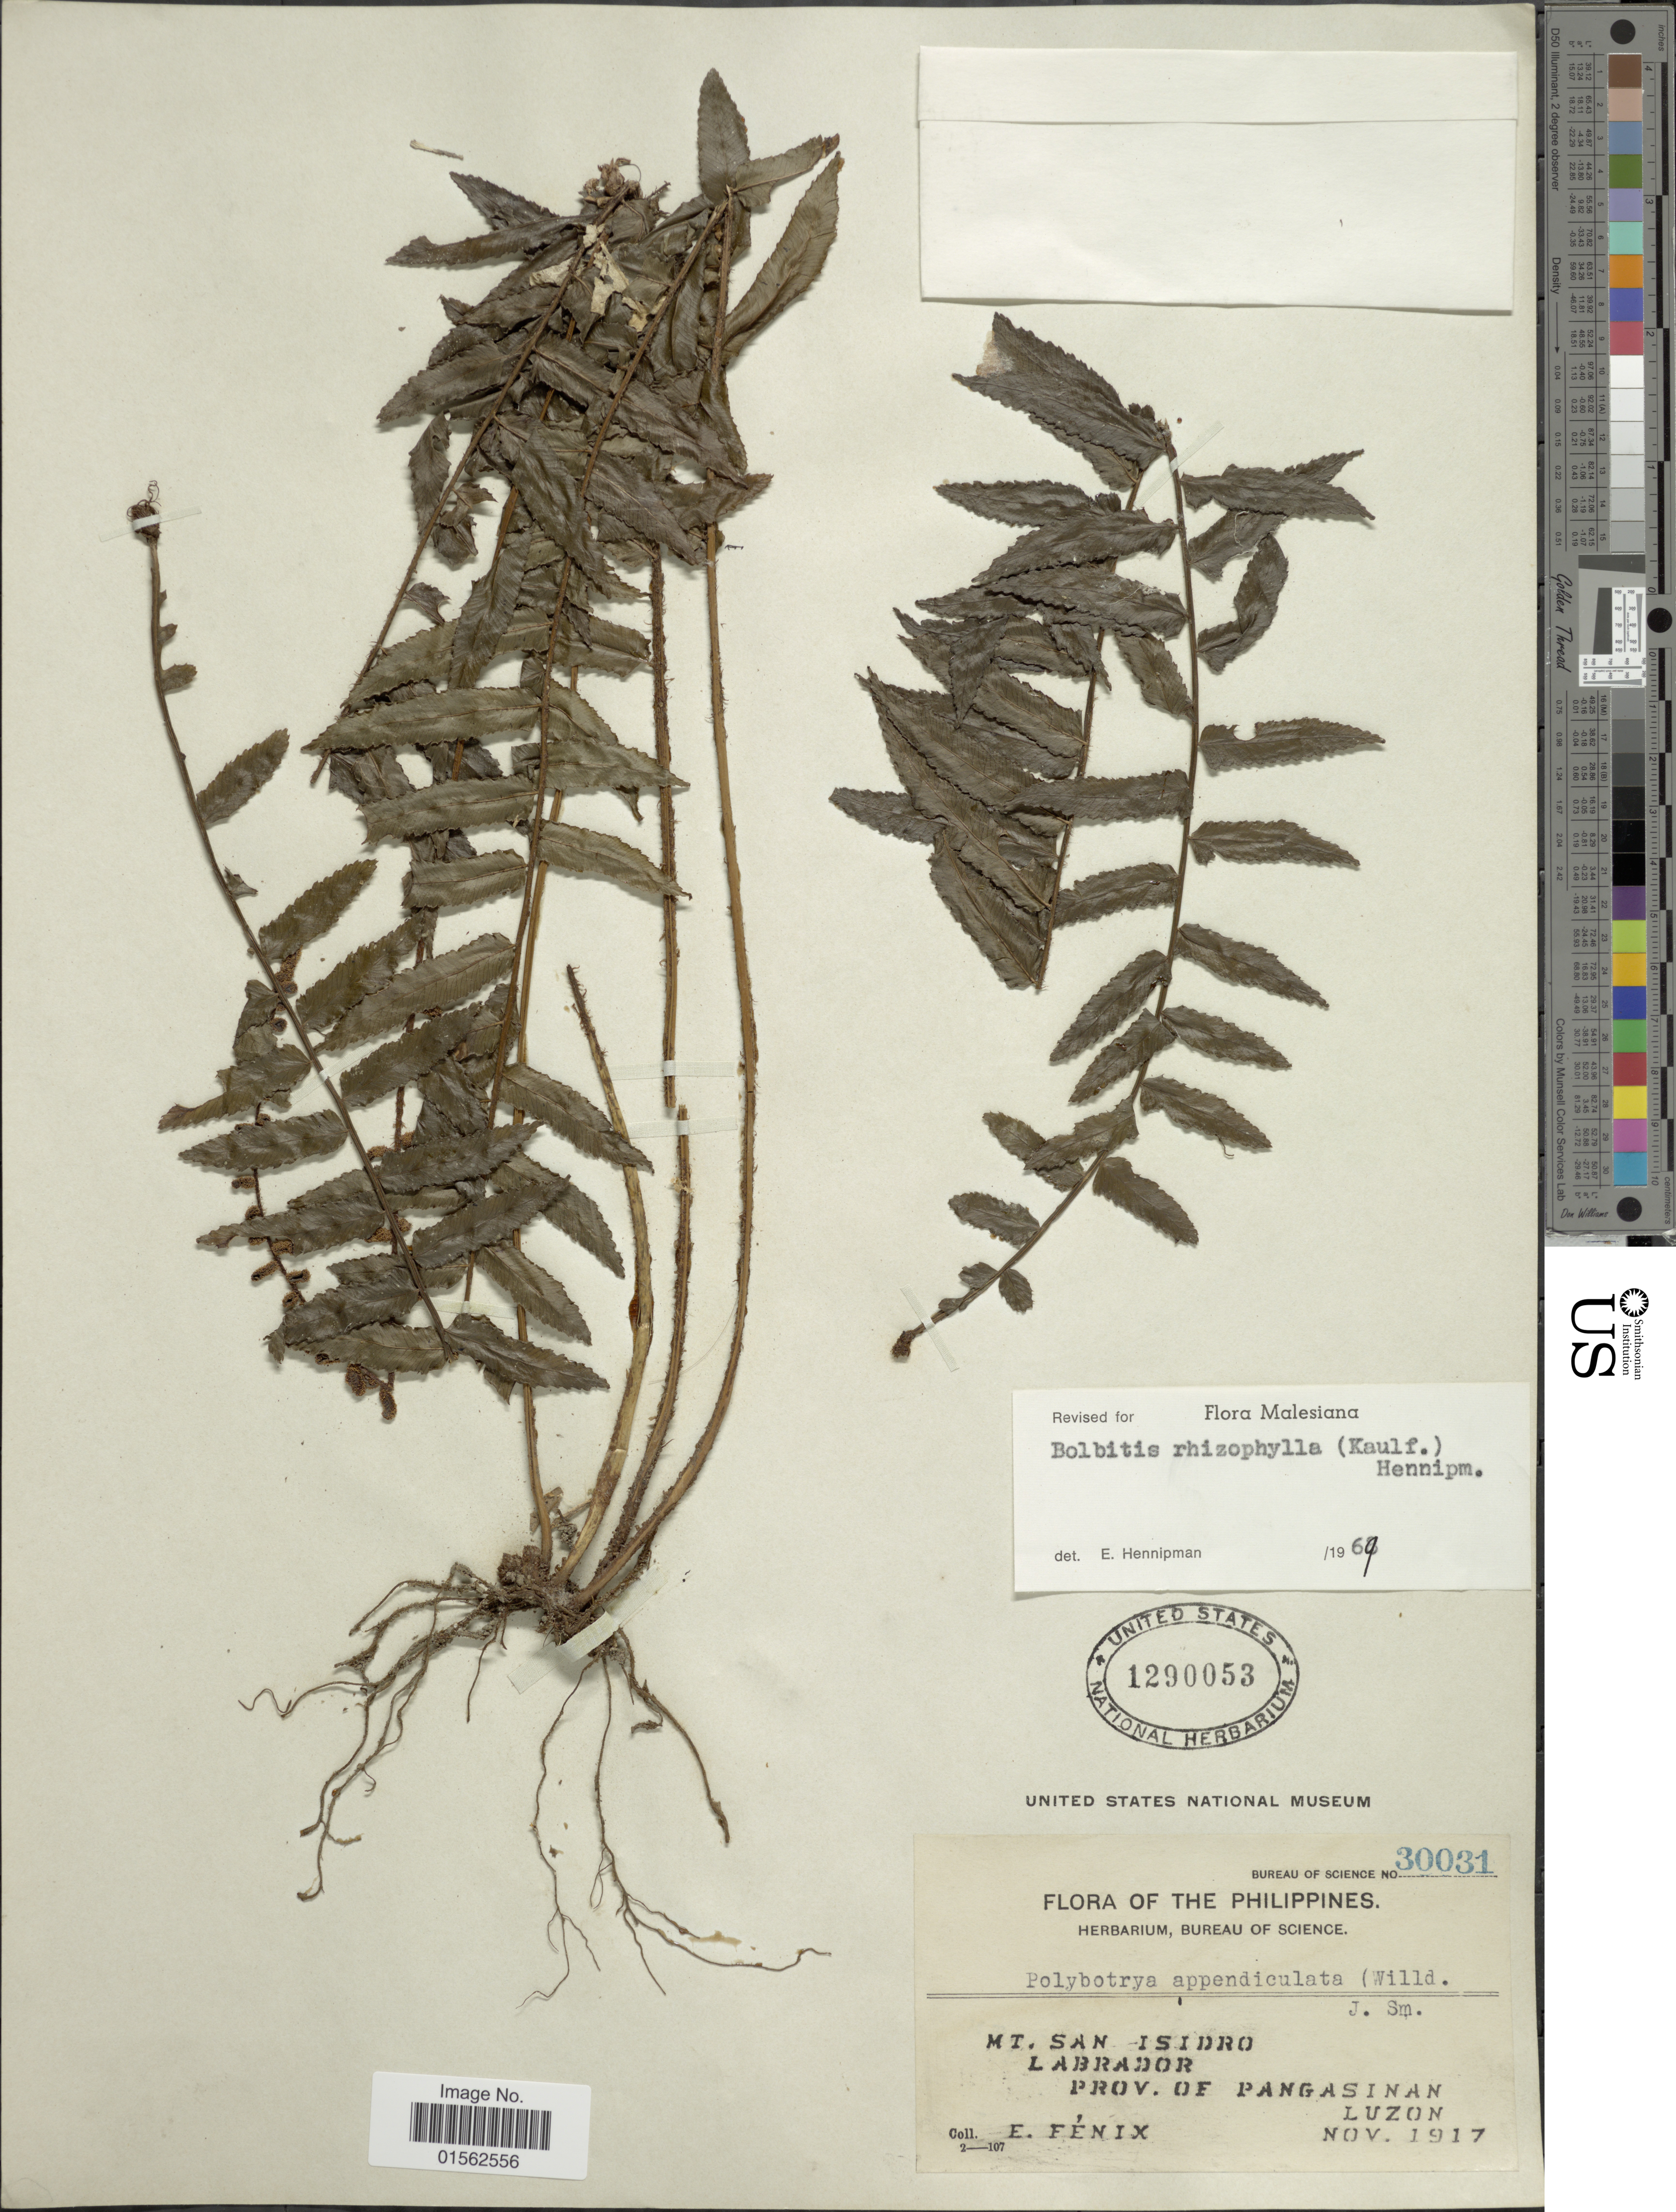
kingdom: Plantae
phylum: Tracheophyta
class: Polypodiopsida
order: Polypodiales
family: Dryopteridaceae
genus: Bolbitis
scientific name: Bolbitis rhizophylla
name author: (Kaulf.) Hennipman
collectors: E. Fenix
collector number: Bureau of Science30031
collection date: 1917-11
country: Philippines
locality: Philippines, Mt. San Isidro, Labrador, Prov. of Pangasinan, Luzon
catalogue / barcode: US 1290053